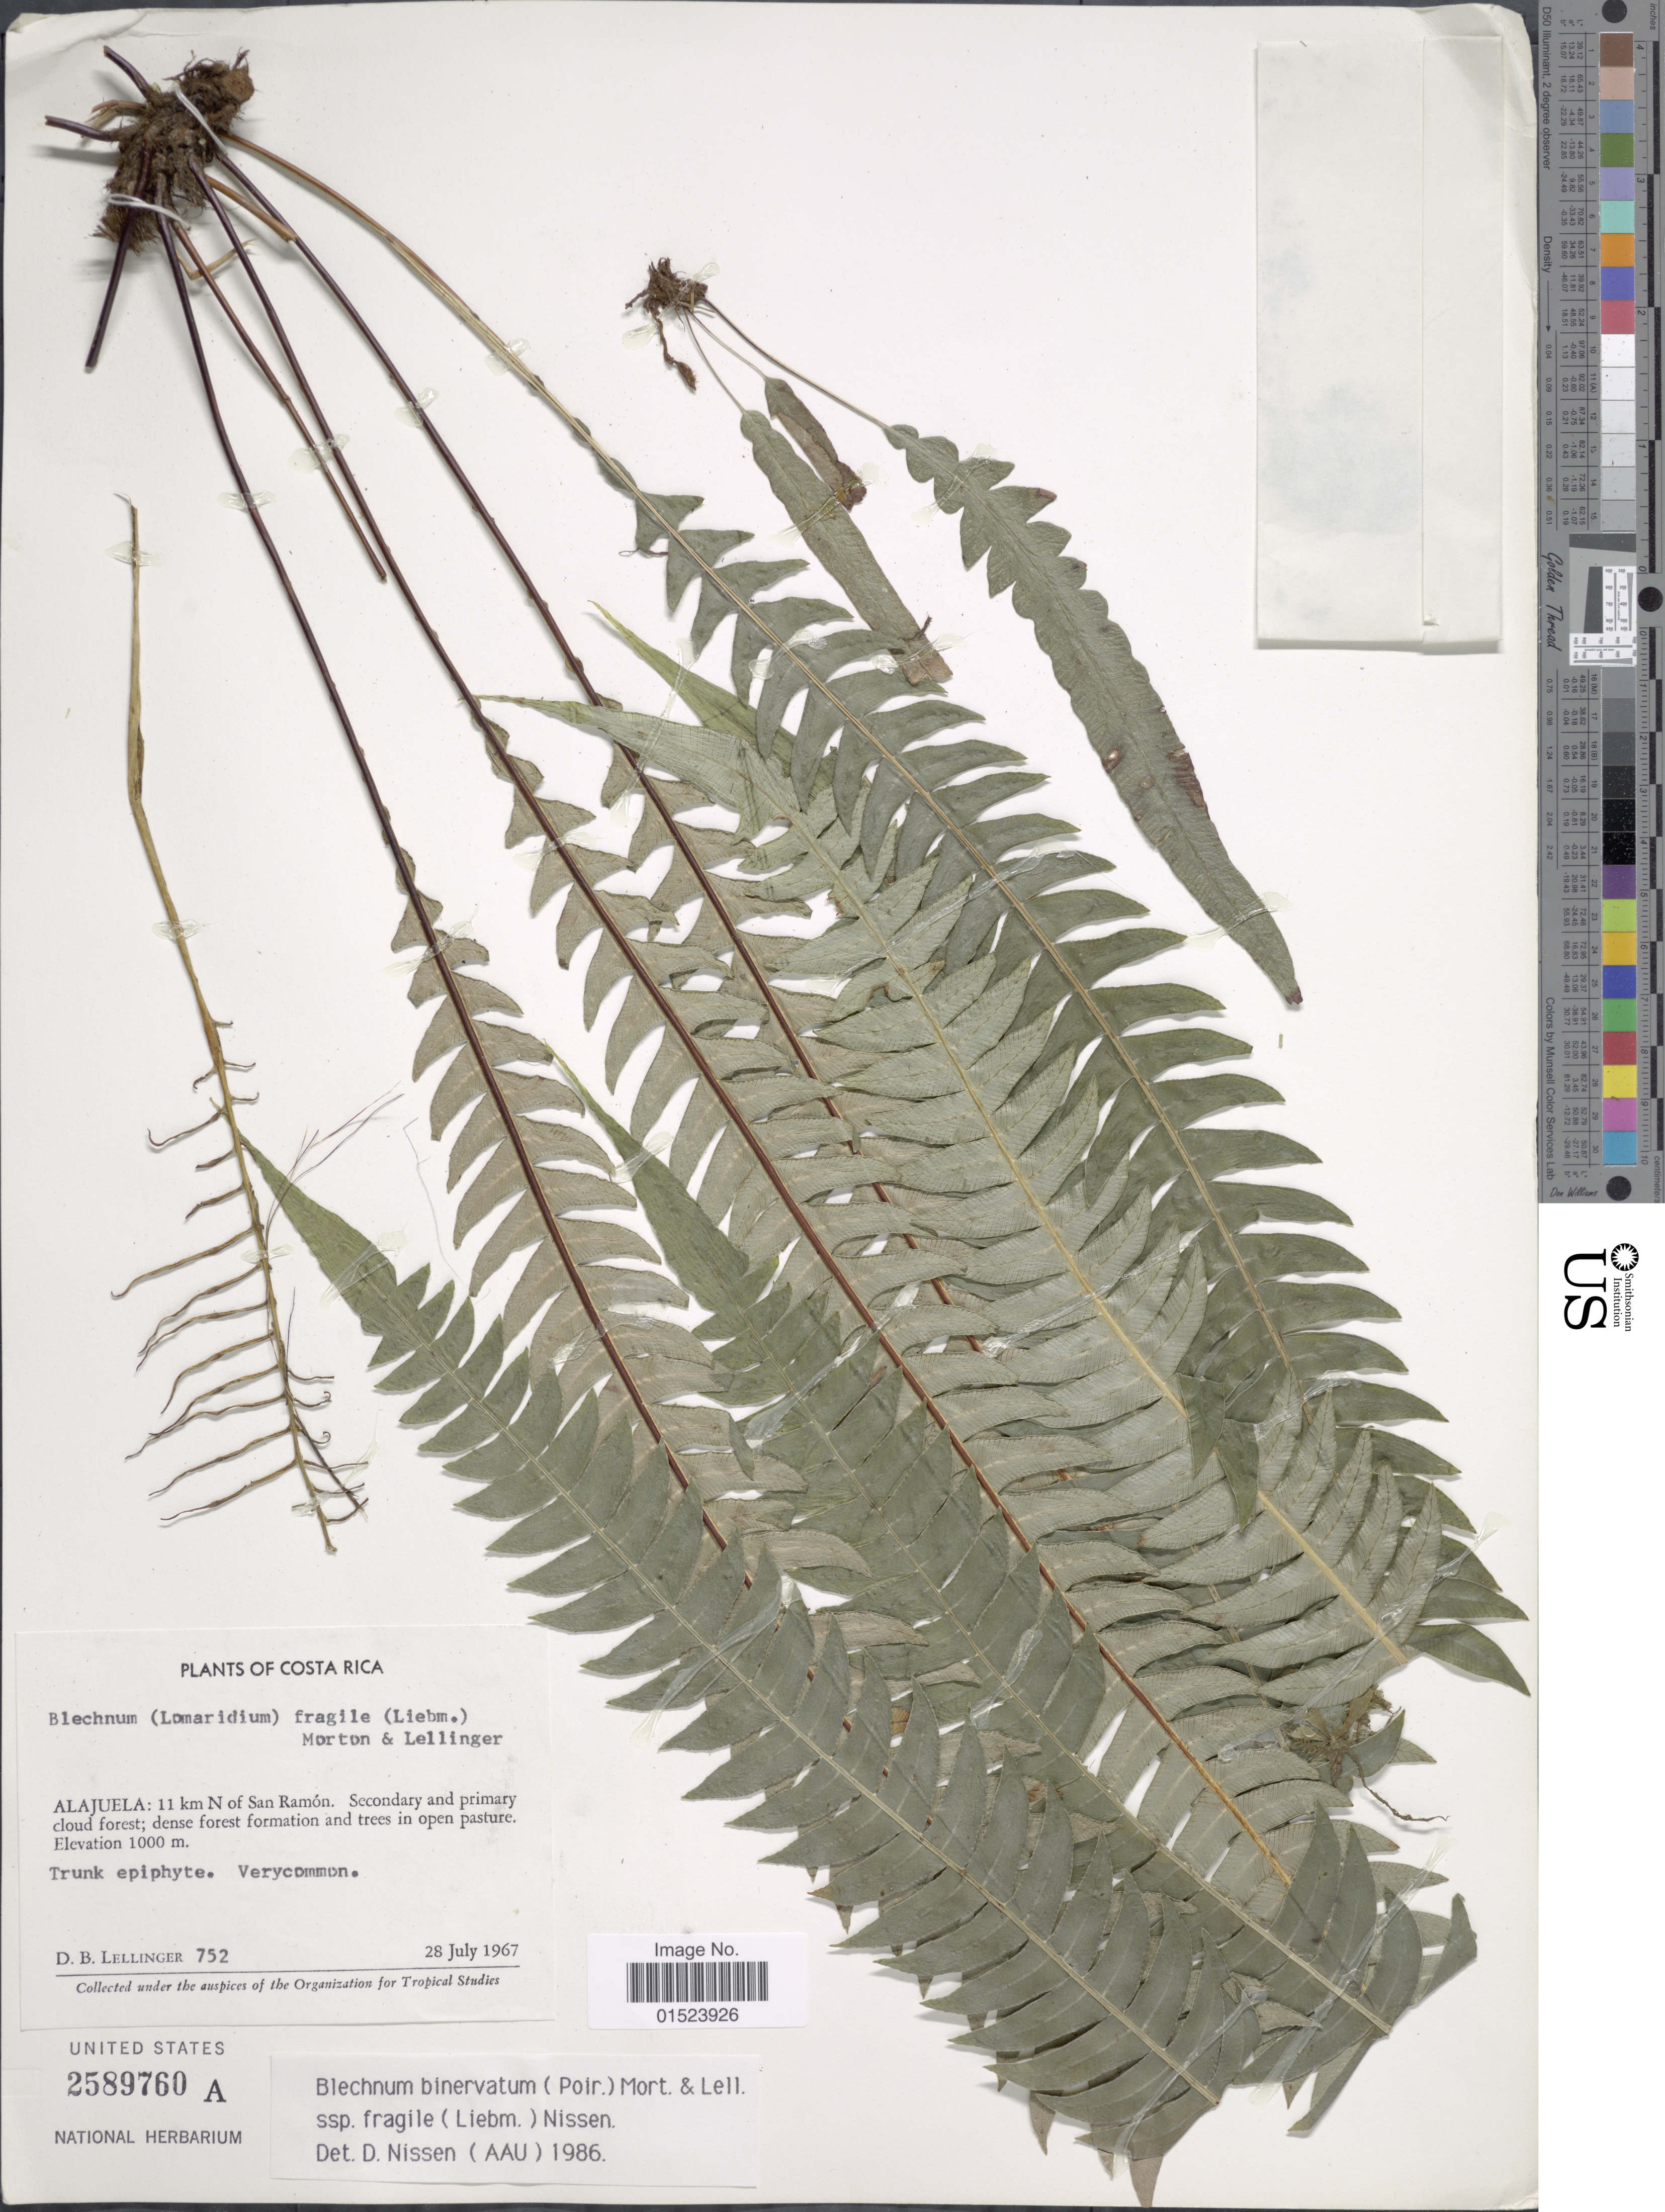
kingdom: Plantae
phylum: Tracheophyta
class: Polypodiopsida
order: Polypodiales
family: Blechnaceae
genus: Blechnum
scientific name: Blechnum fragile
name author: (Liebm.) C.V. Morton & Lellinger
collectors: D. B. Lellinger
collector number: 752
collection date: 1967-07-28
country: Costa Rica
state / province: Alajuela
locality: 11 km N of San Ramón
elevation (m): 1000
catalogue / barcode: US 2589760A